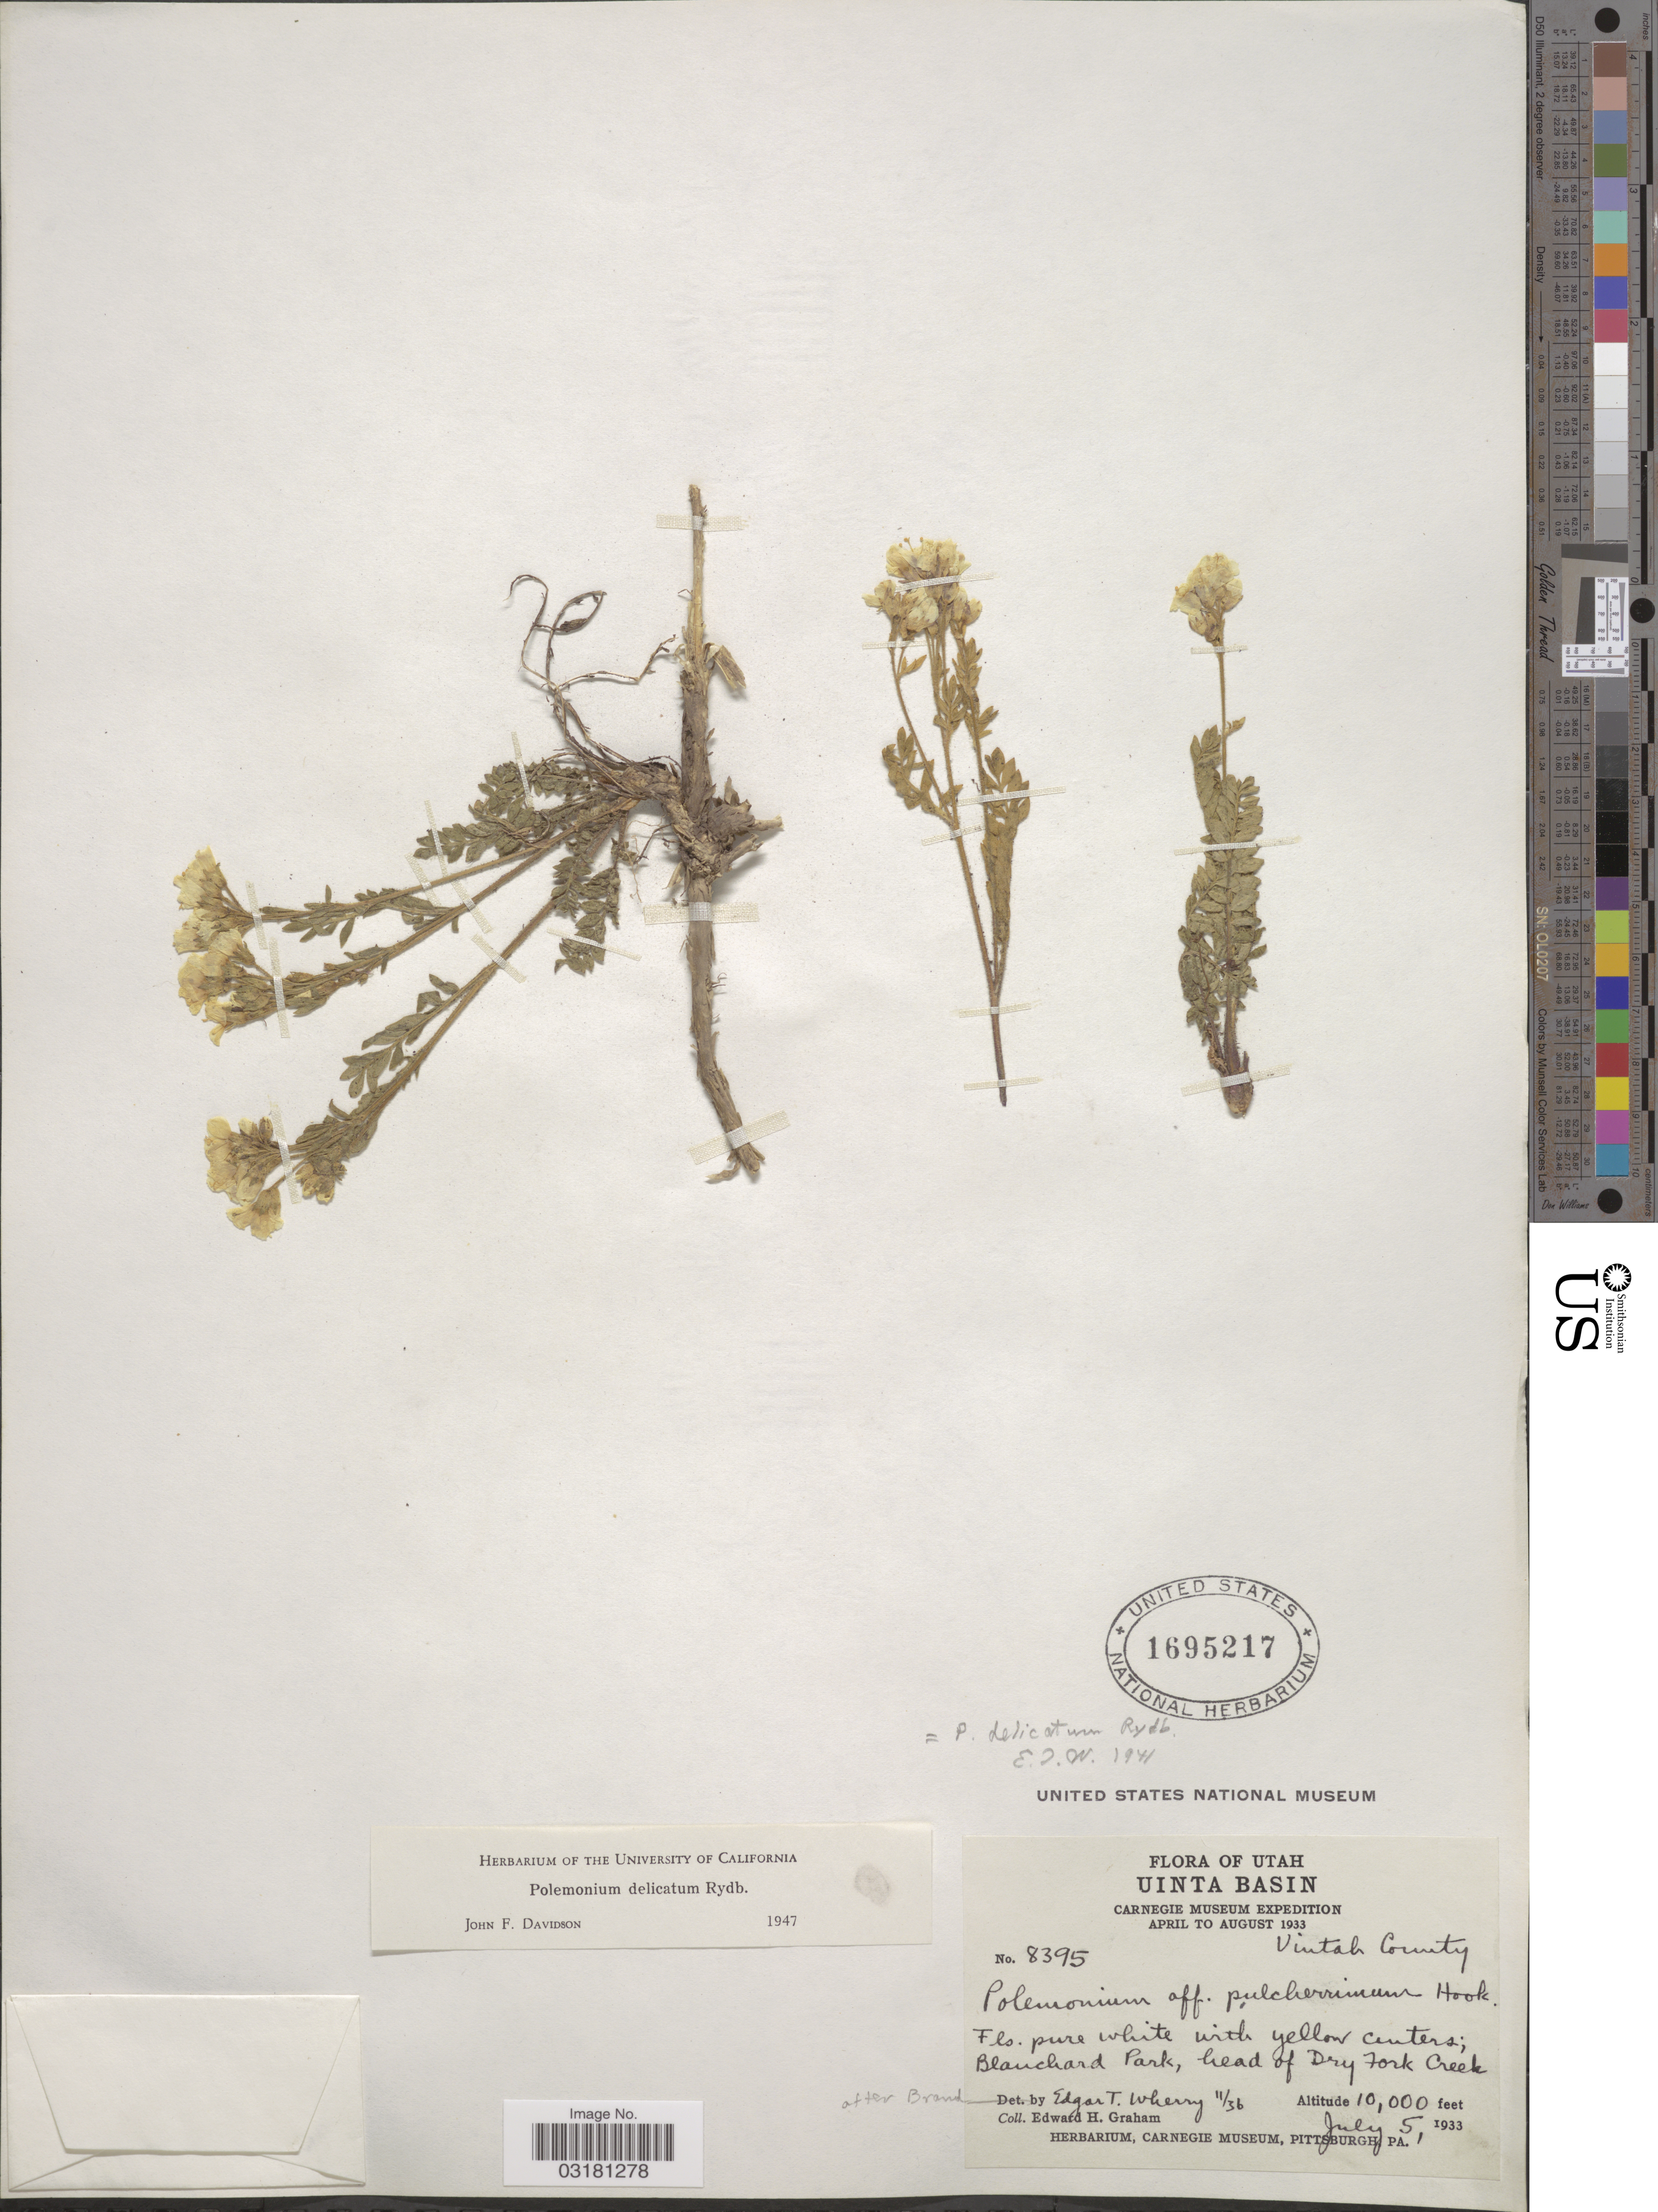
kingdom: Plantae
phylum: Tracheophyta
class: Magnoliopsida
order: Ericales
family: Polemoniaceae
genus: Polemonium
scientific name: Polemonium delicatum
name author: Rydb.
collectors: E. H. Graham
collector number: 8395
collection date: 1933-07-05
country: United States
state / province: Utah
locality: Uinta Basin. Uintah County. Blanchard Park, head of Dry Fork Creek.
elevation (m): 3048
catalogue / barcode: US 1695217